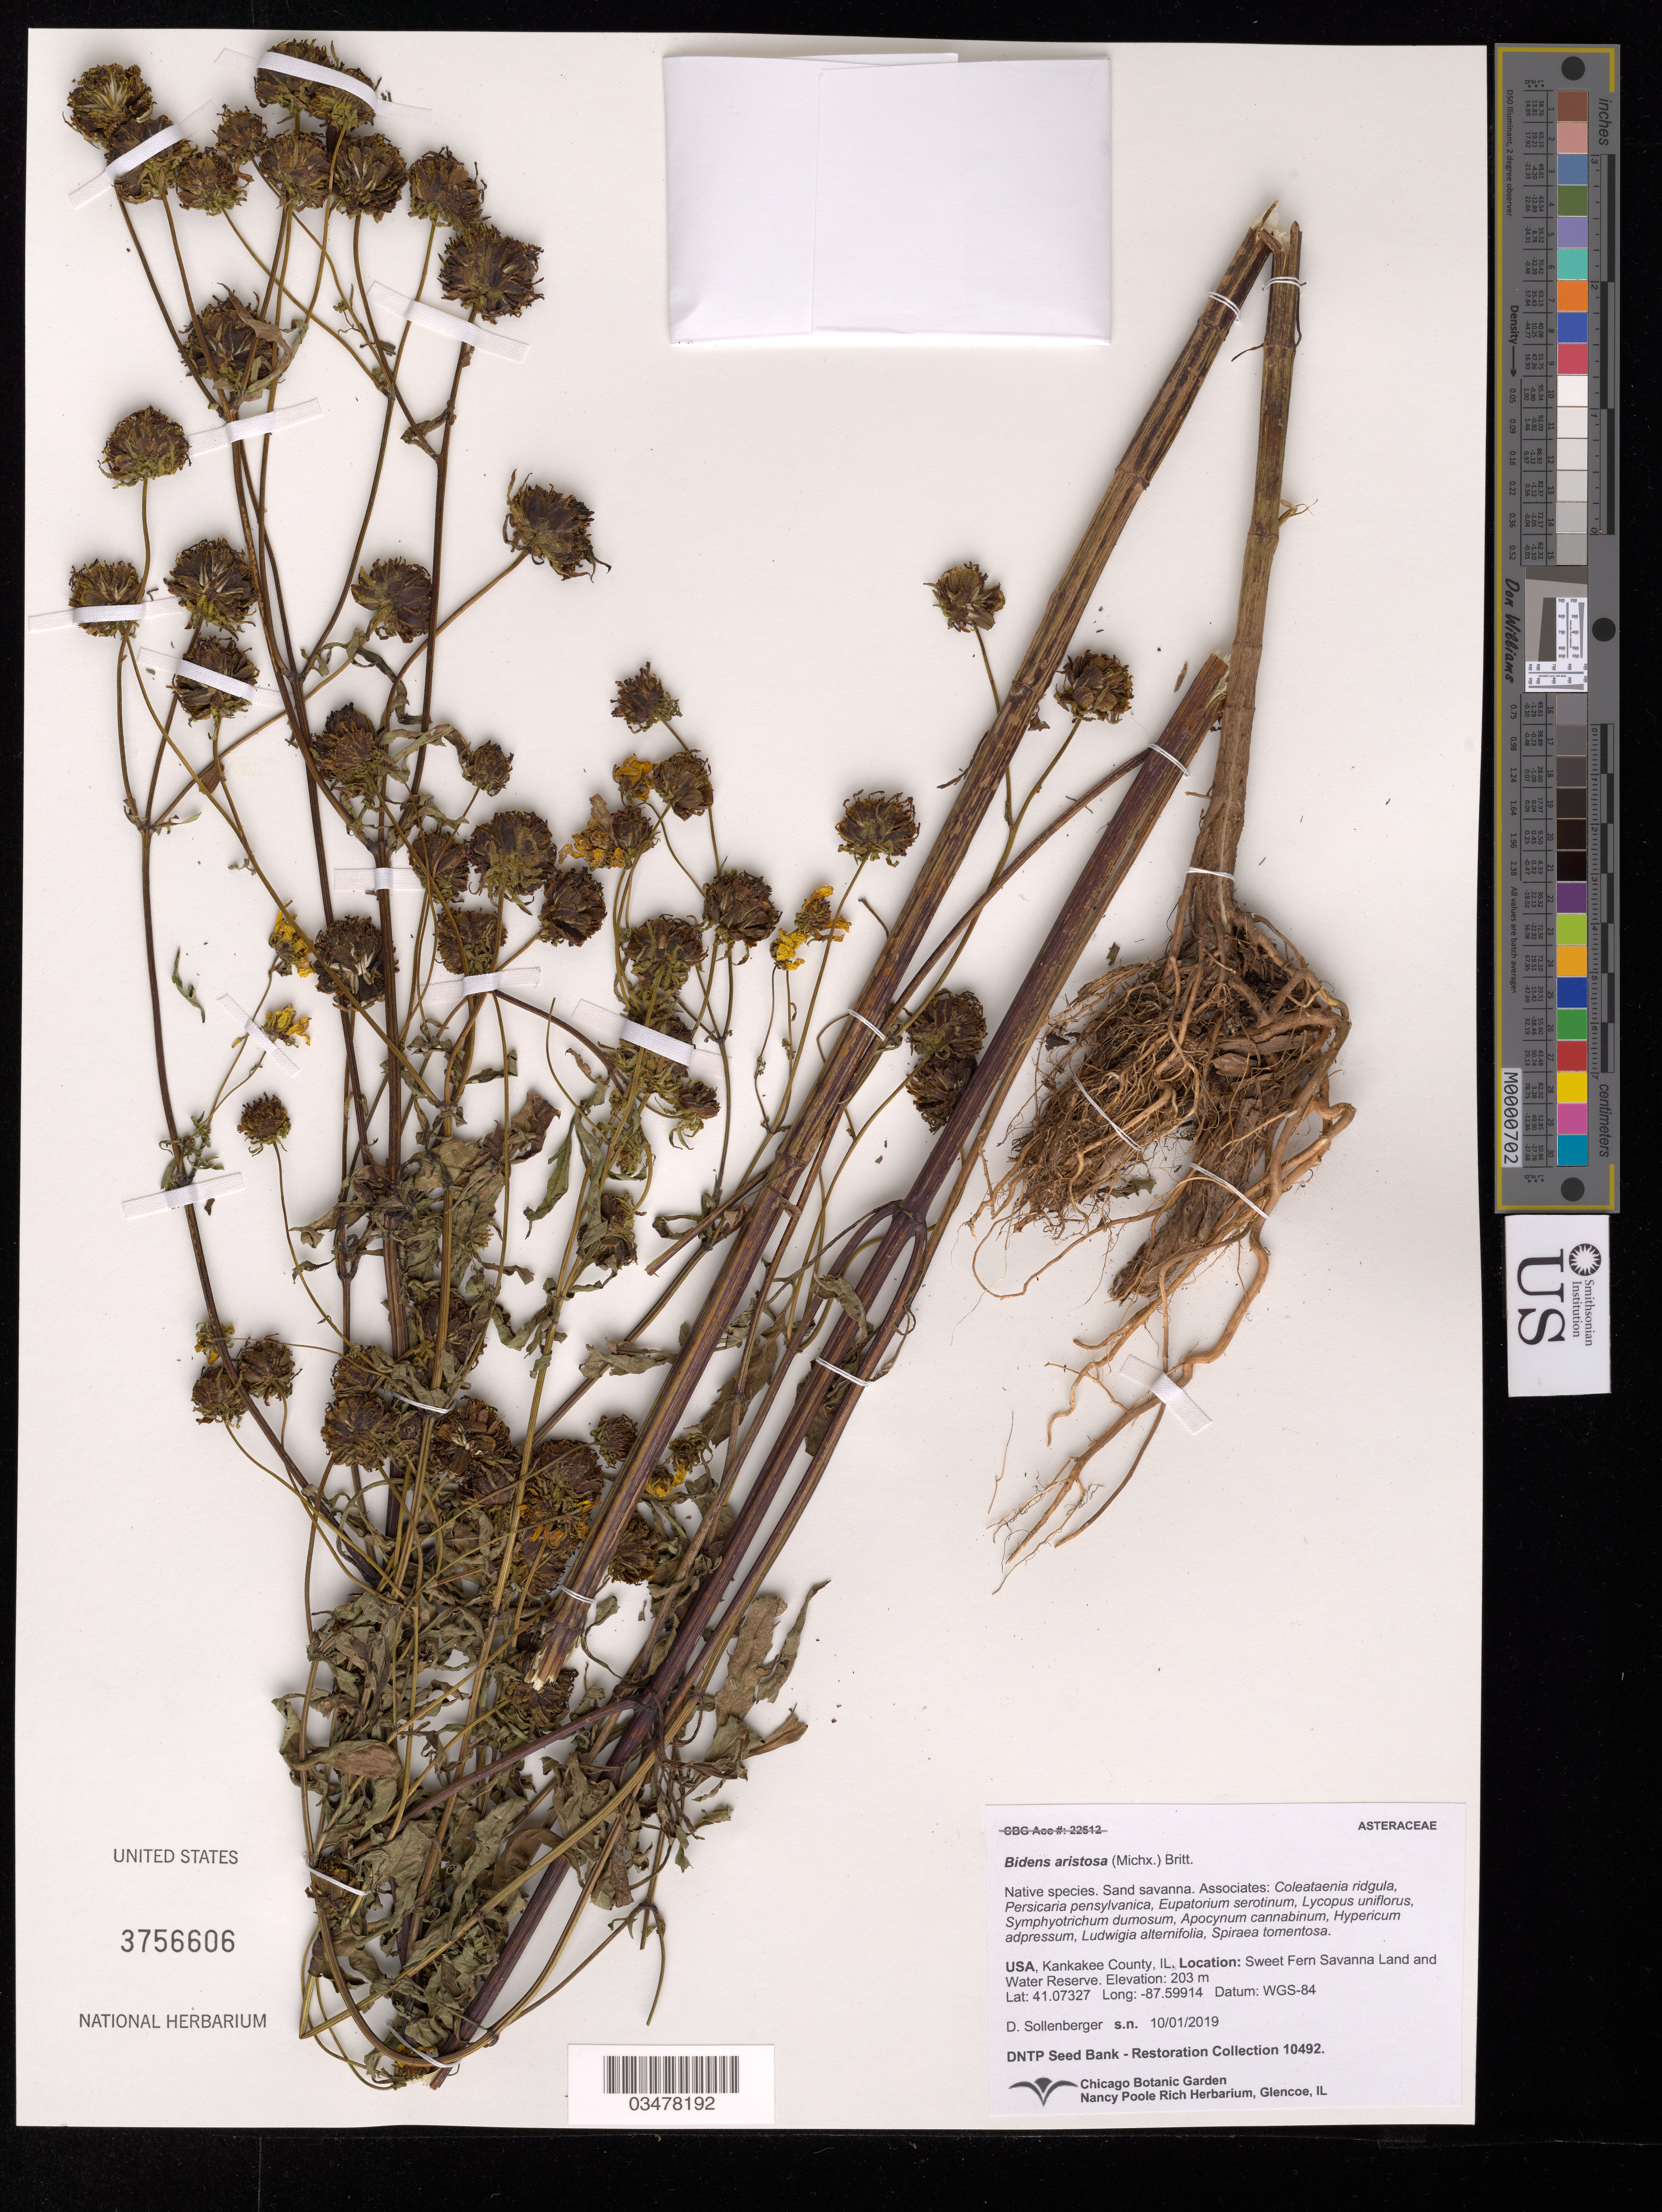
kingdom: Plantae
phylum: Tracheophyta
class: Magnoliopsida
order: Asterales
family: Asteraceae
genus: Bidens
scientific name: Bidens aristosa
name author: (Michx.) Britton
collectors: D. Sollenberger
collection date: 2019-10-01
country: United States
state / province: Illinois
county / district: Kankakee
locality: Sweet Fern Savanna Land and Water Reserve.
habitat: Sand savanna. With Lycopus uniflorus, Ludwigia alternifolia, Spiraea tomentosa, etc.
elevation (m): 203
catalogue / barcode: US 3756606